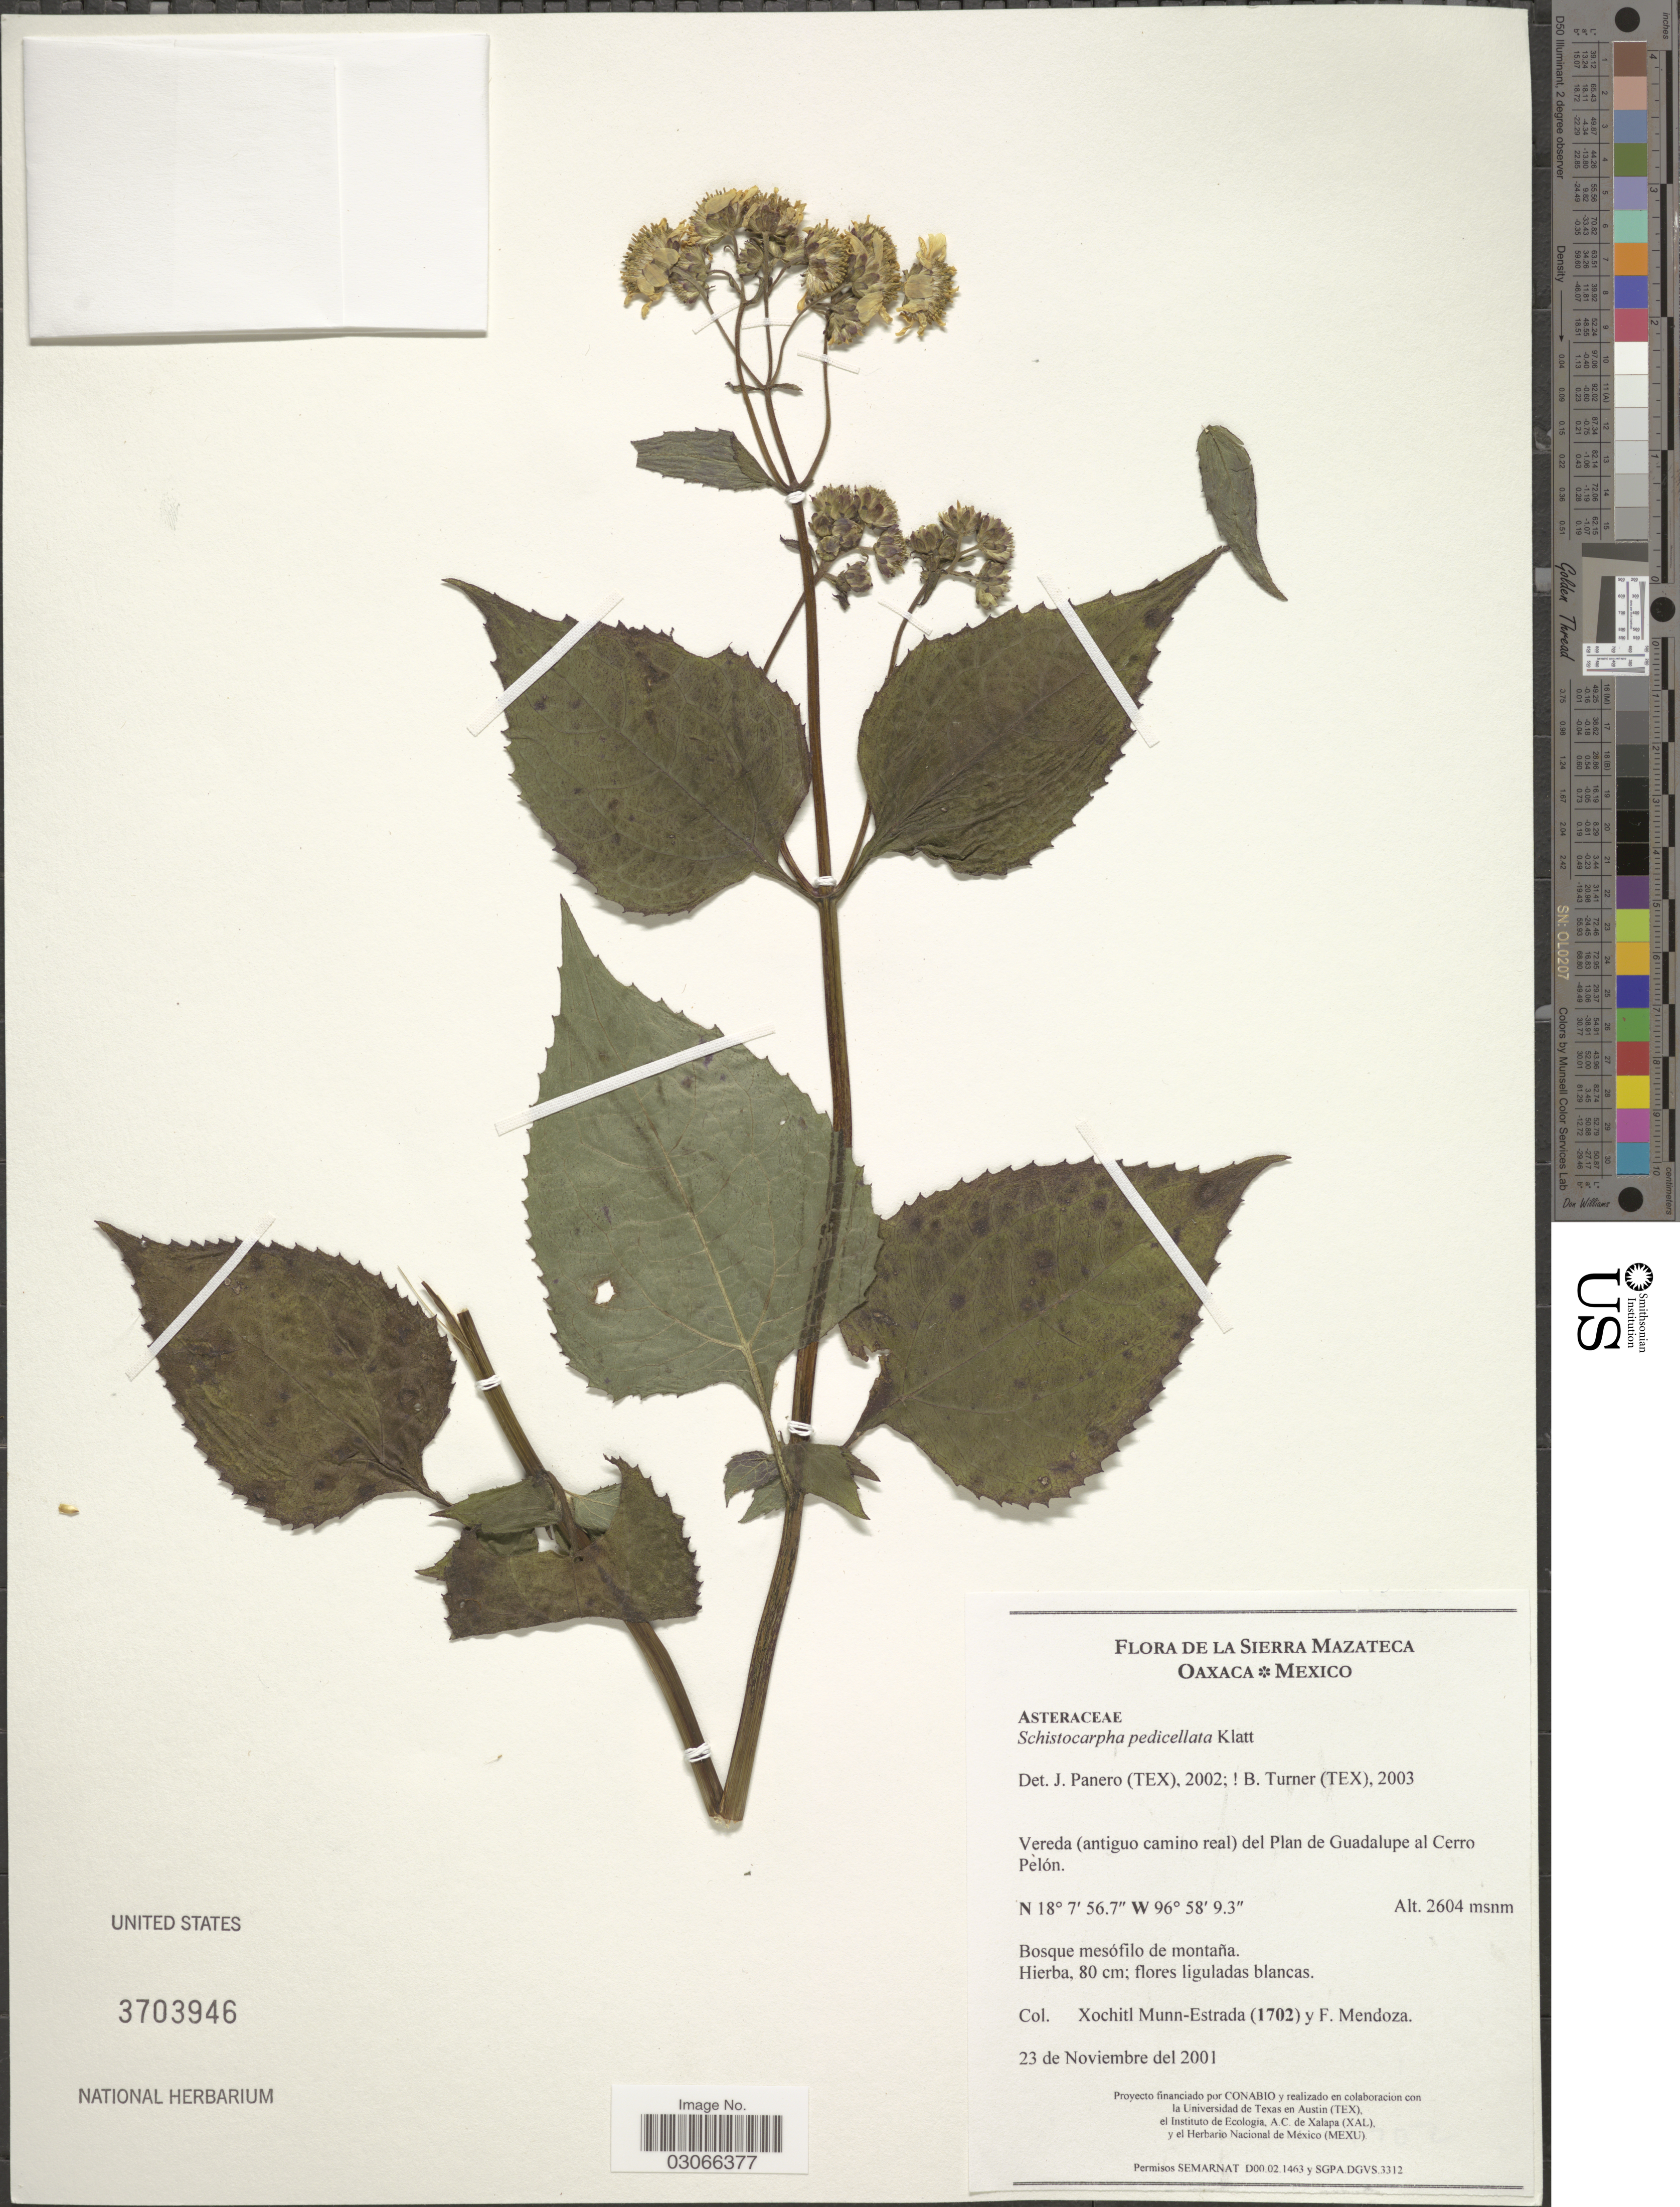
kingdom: Plantae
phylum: Tracheophyta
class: Magnoliopsida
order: Asterales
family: Asteraceae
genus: Schistocarpha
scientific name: Schistocarpha pedicellata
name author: Klatt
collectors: X. Munn-Estrada & F. Mendoza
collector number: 1702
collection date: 2001-11-23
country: Mexico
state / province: Oaxaca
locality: La Sierra Mazateca. Vereda (antiguo camino real) del Plan de Guadalupe al Cerro Pelón.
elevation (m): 2604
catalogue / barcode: US 3703946